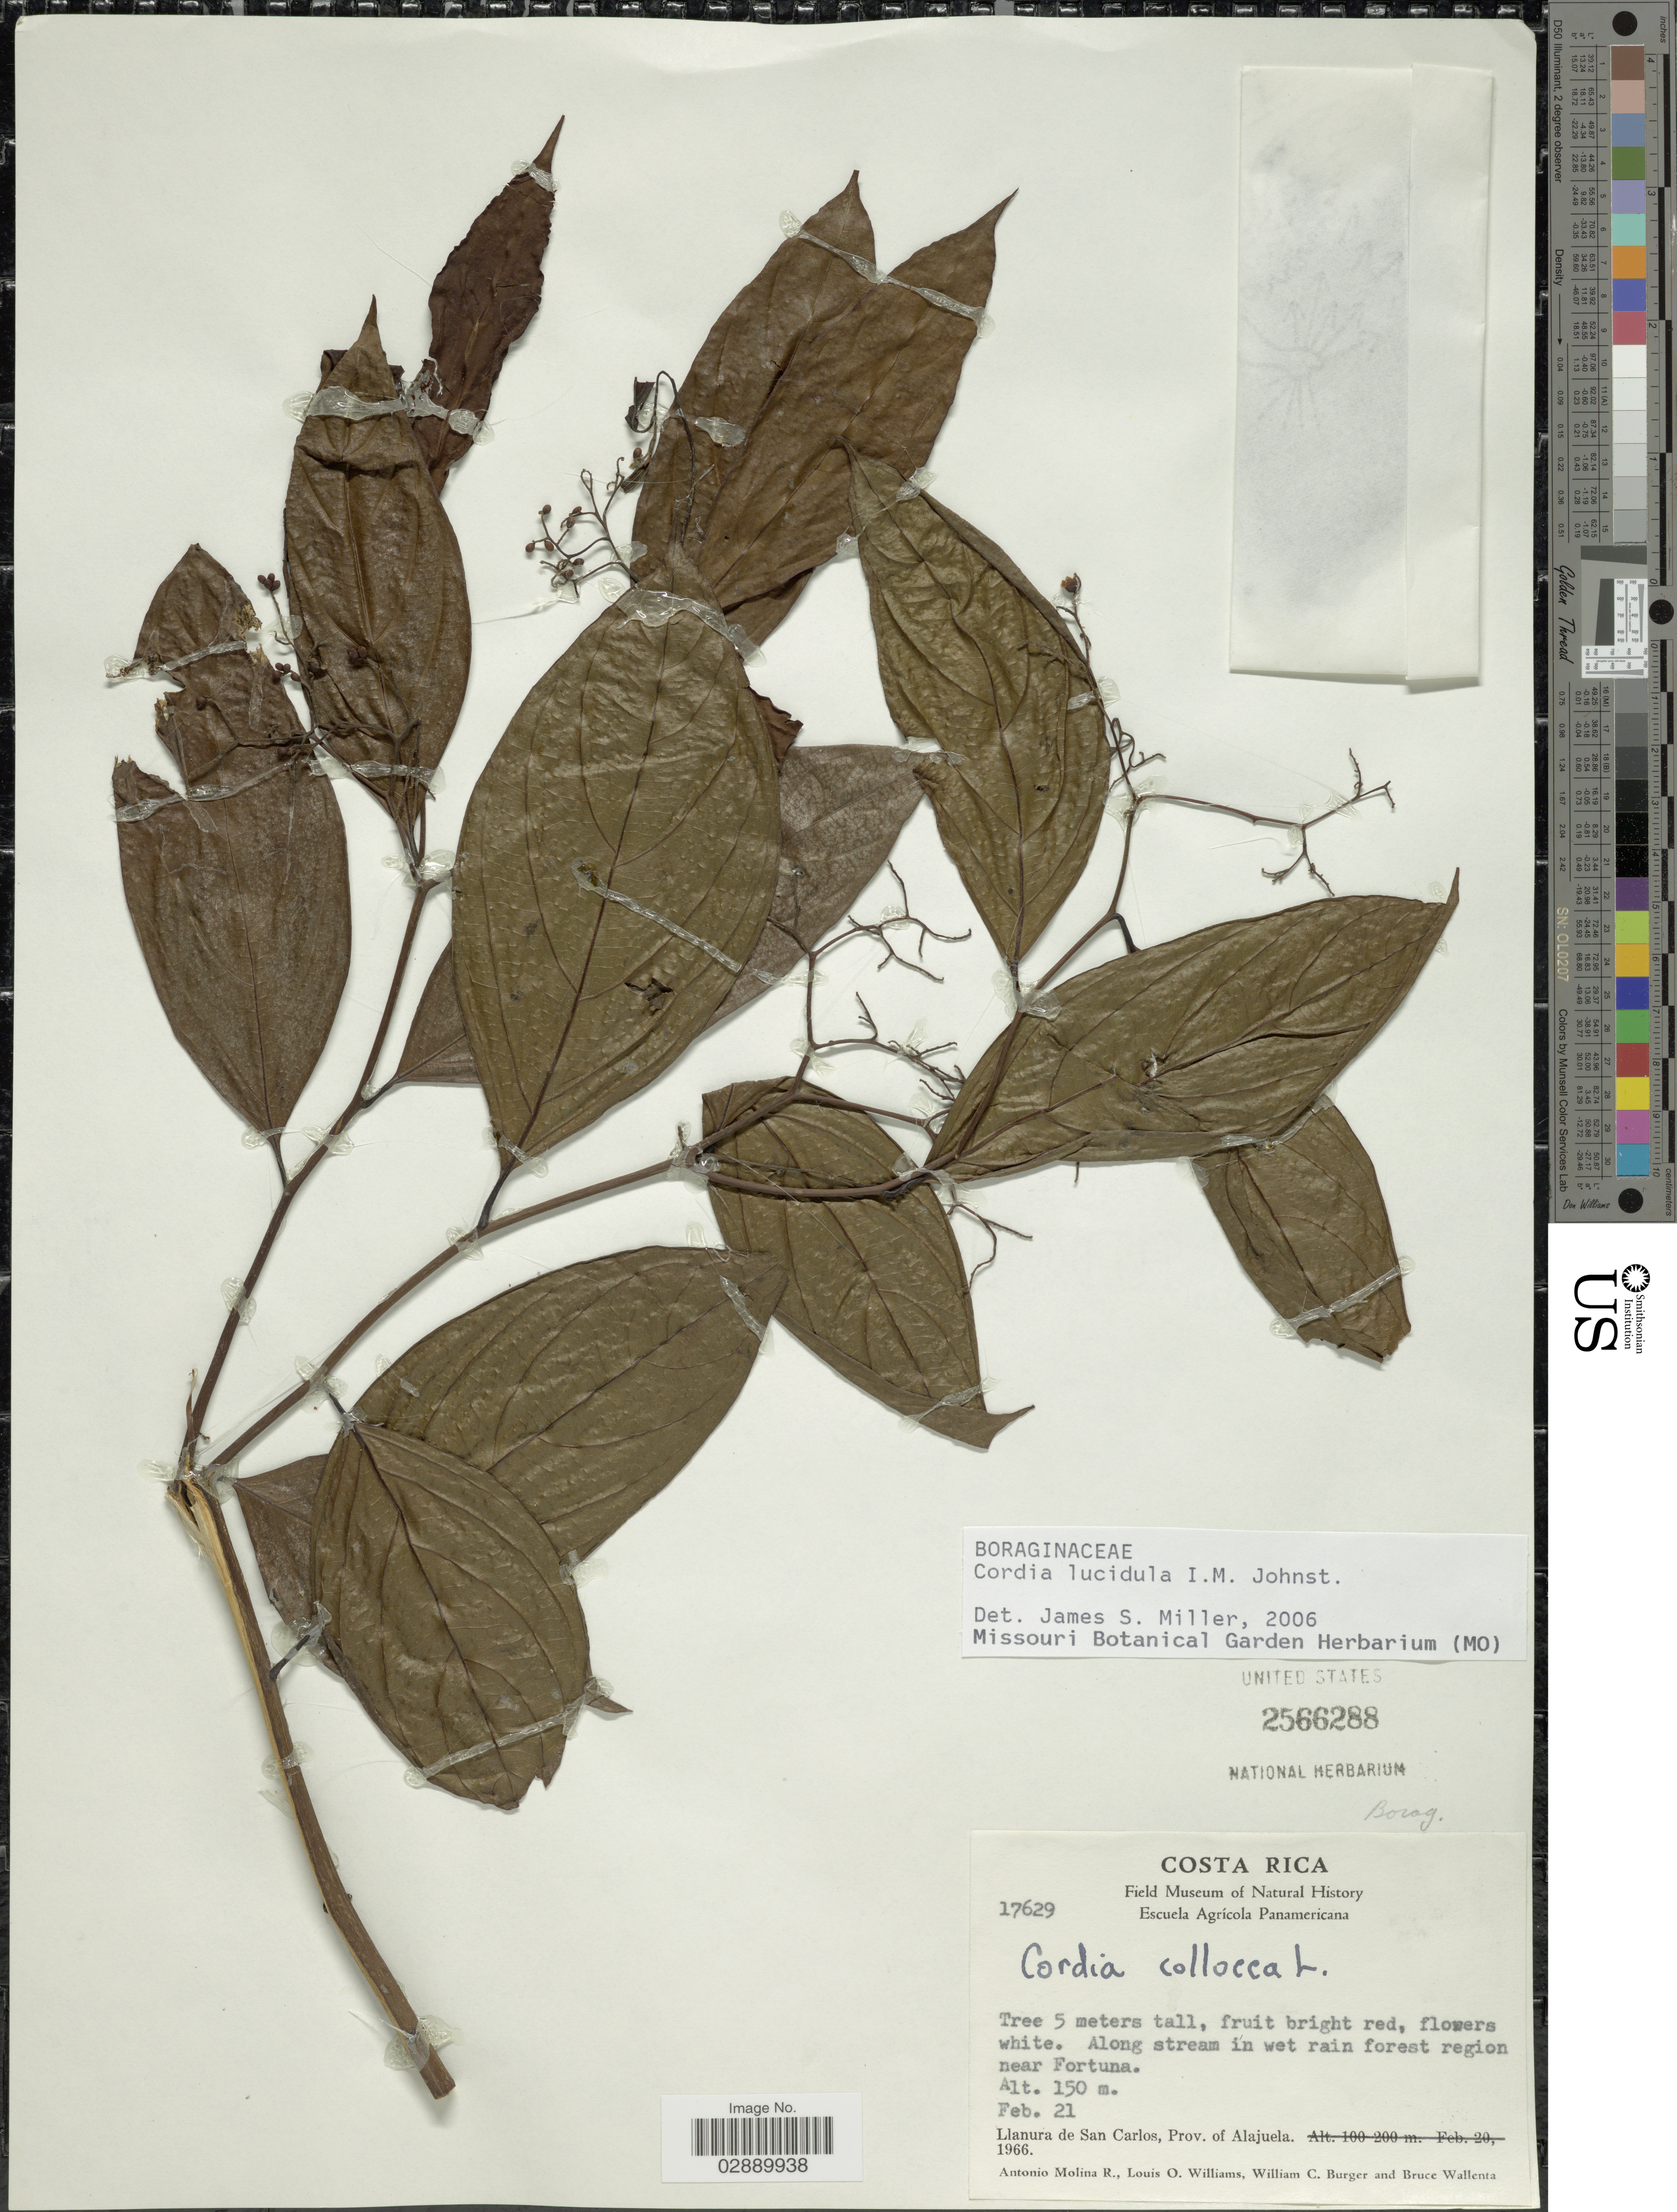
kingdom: Plantae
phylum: Tracheophyta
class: Magnoliopsida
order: Boraginales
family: Cordiaceae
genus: Cordia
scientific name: Cordia lucidula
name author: I.M. Johnst.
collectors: A. Molina R., L. O. Williams, W. Burger & B. Wallenta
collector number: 17629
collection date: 1966-02-21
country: Costa Rica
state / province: Alajuela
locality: Along stream in wet rain forest region near Fortuna. Llanura de San Carlos, Prov. de Alajuela.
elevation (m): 150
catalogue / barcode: US 2566288